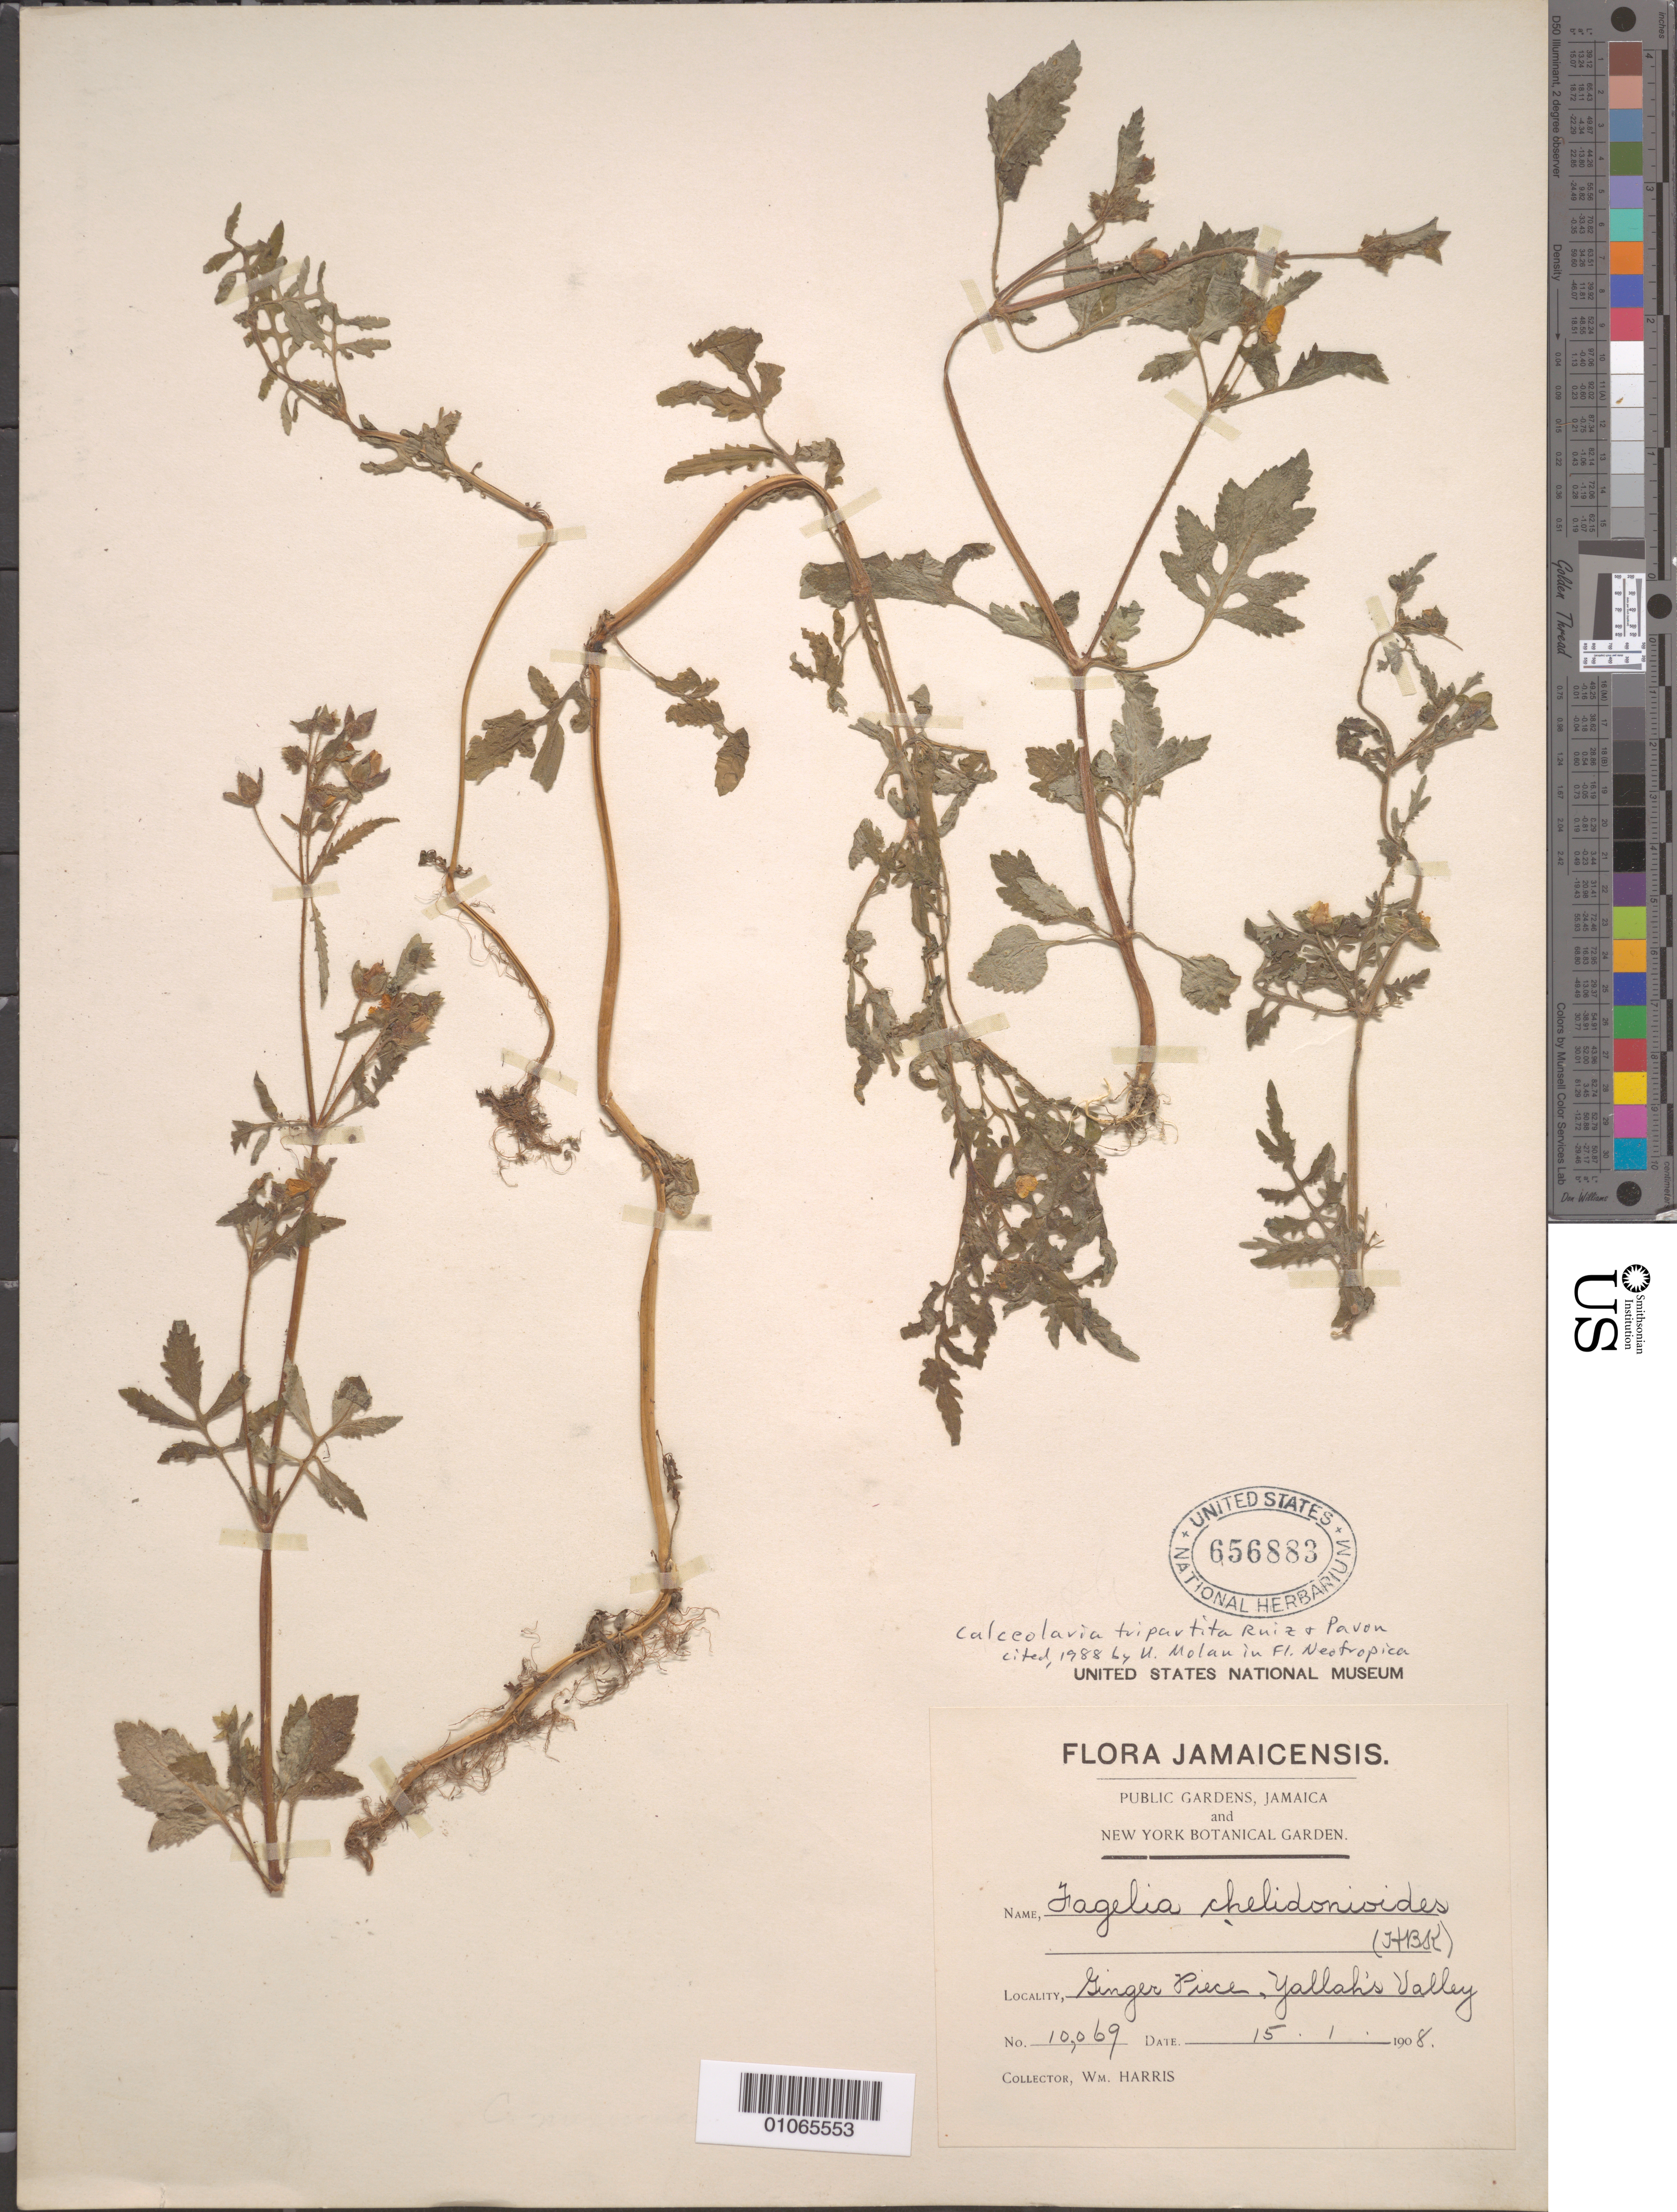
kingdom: Plantae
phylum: Tracheophyta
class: Magnoliopsida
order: Lamiales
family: Calceolariaceae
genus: Calceolaria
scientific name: Calceolaria tripartita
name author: Ruiz & Pav.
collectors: W. Harris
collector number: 10069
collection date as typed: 15 Jan 1908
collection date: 1908-01-15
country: Jamaica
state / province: Saint Thomas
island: Jamaica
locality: Ginger Piece, Yallah's Valley.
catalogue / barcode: US 656883